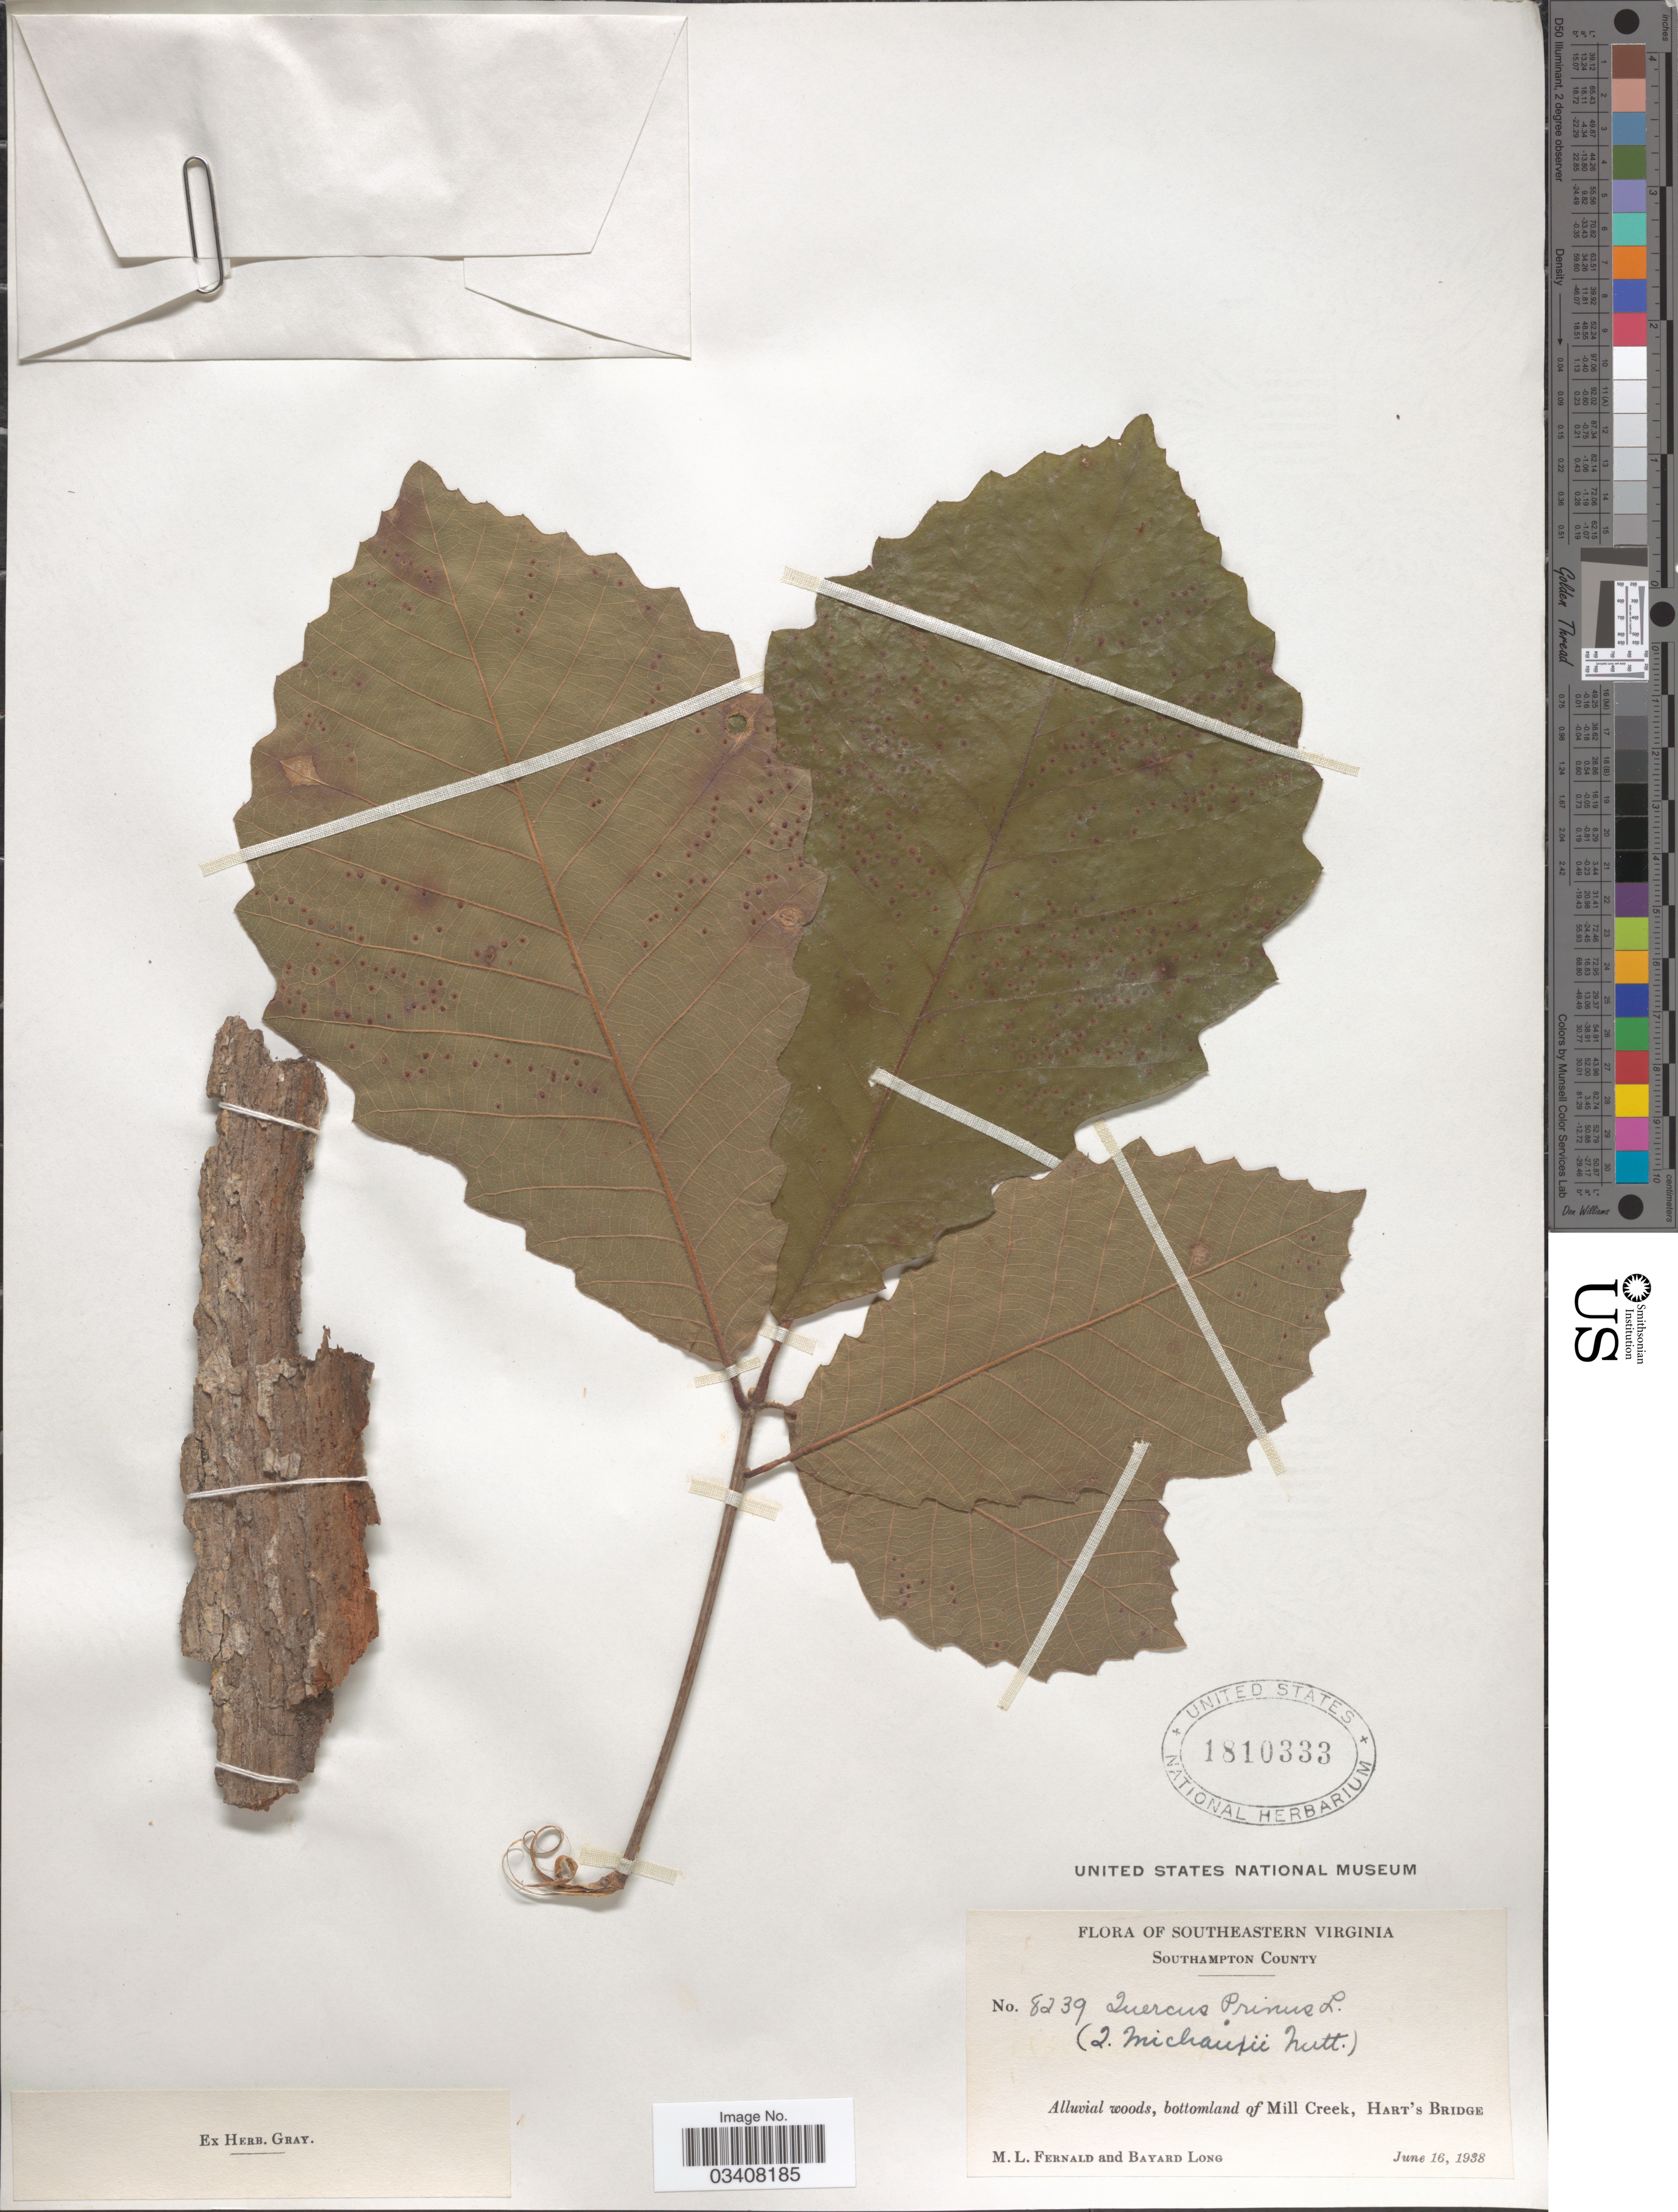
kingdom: Plantae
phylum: Tracheophyta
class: Magnoliopsida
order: Fagales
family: Fagaceae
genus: Quercus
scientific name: Quercus prinus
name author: L.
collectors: M. L. Fernald & B. Long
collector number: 8239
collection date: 1938-06-16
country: United States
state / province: Virginia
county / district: Southampton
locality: Southeastern Virginia. Southampton County. Bottomland of Mill Creek, Hart's Bridge.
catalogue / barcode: US 1810333